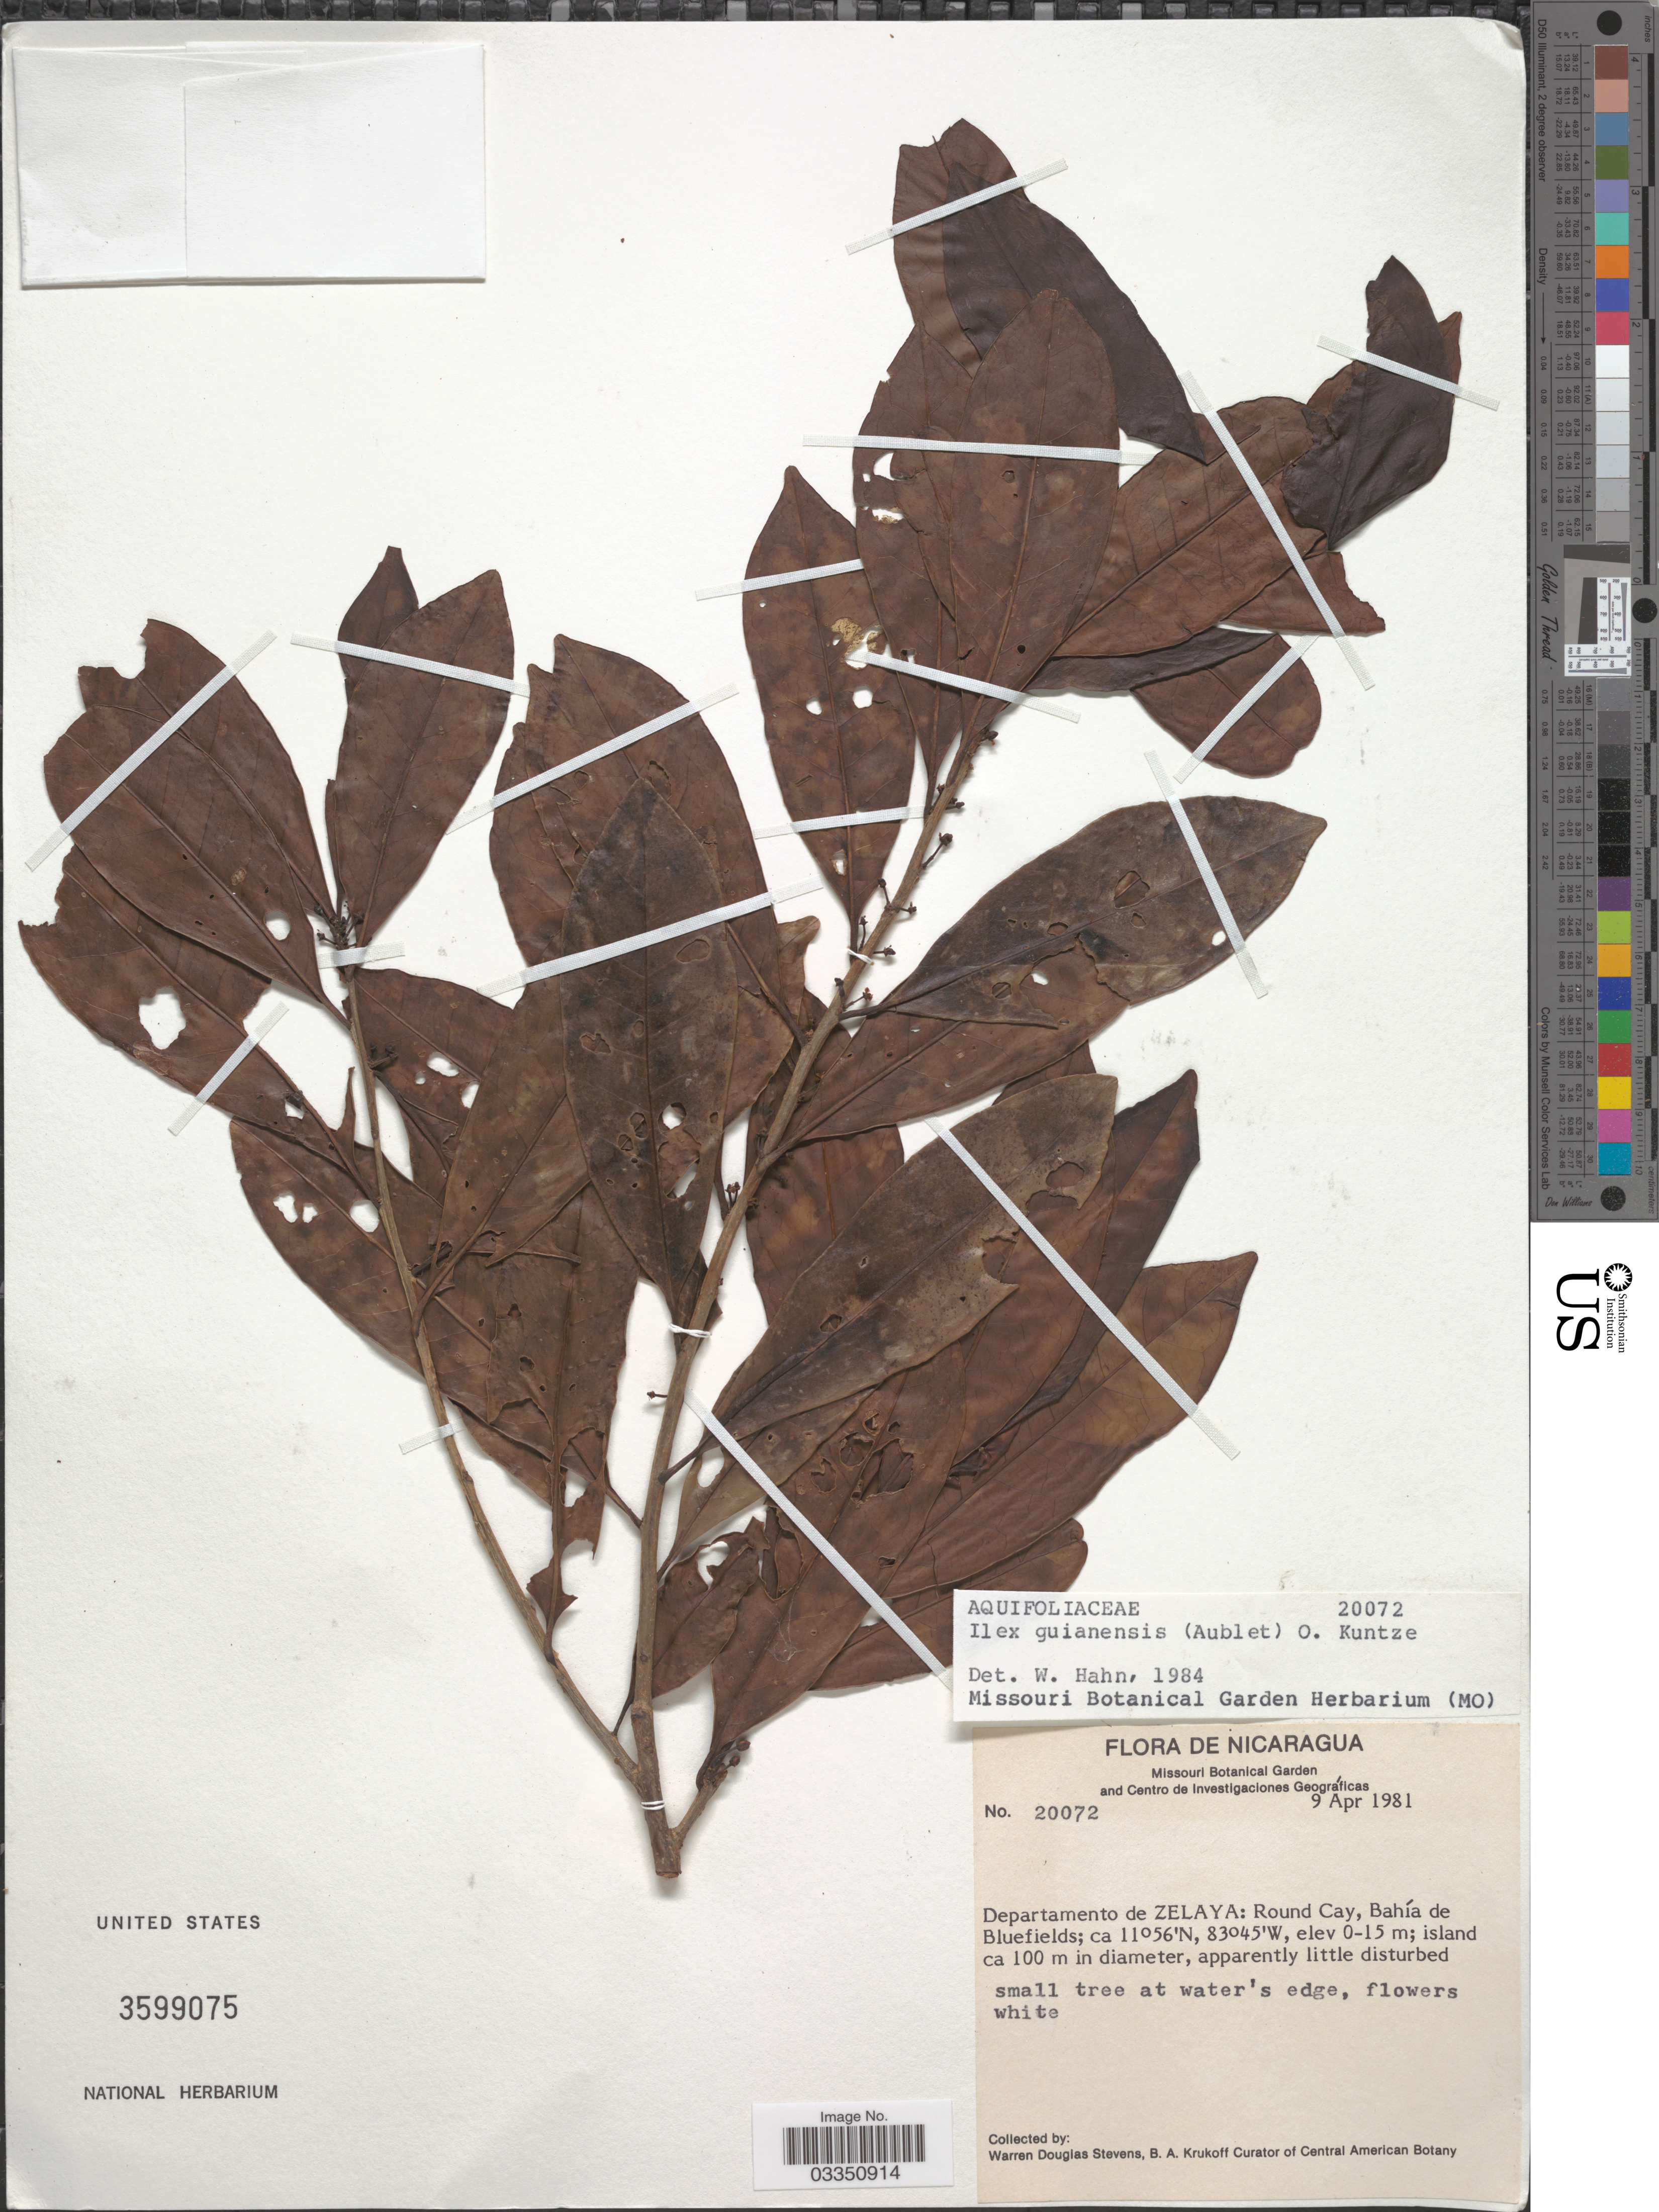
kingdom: Plantae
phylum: Tracheophyta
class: Magnoliopsida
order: Aquifoliales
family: Aquifoliaceae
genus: Ilex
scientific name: Ilex guianensis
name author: (Aubl.) Kuntze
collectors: W. D. Stevens & B. A. Krukoff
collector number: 20072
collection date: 1981-04-09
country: Nicaragua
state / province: Atlántico Sur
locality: Departamento de Zelaya: Round Cay, Bahía de Bluefields.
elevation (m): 0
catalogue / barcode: US 3599075